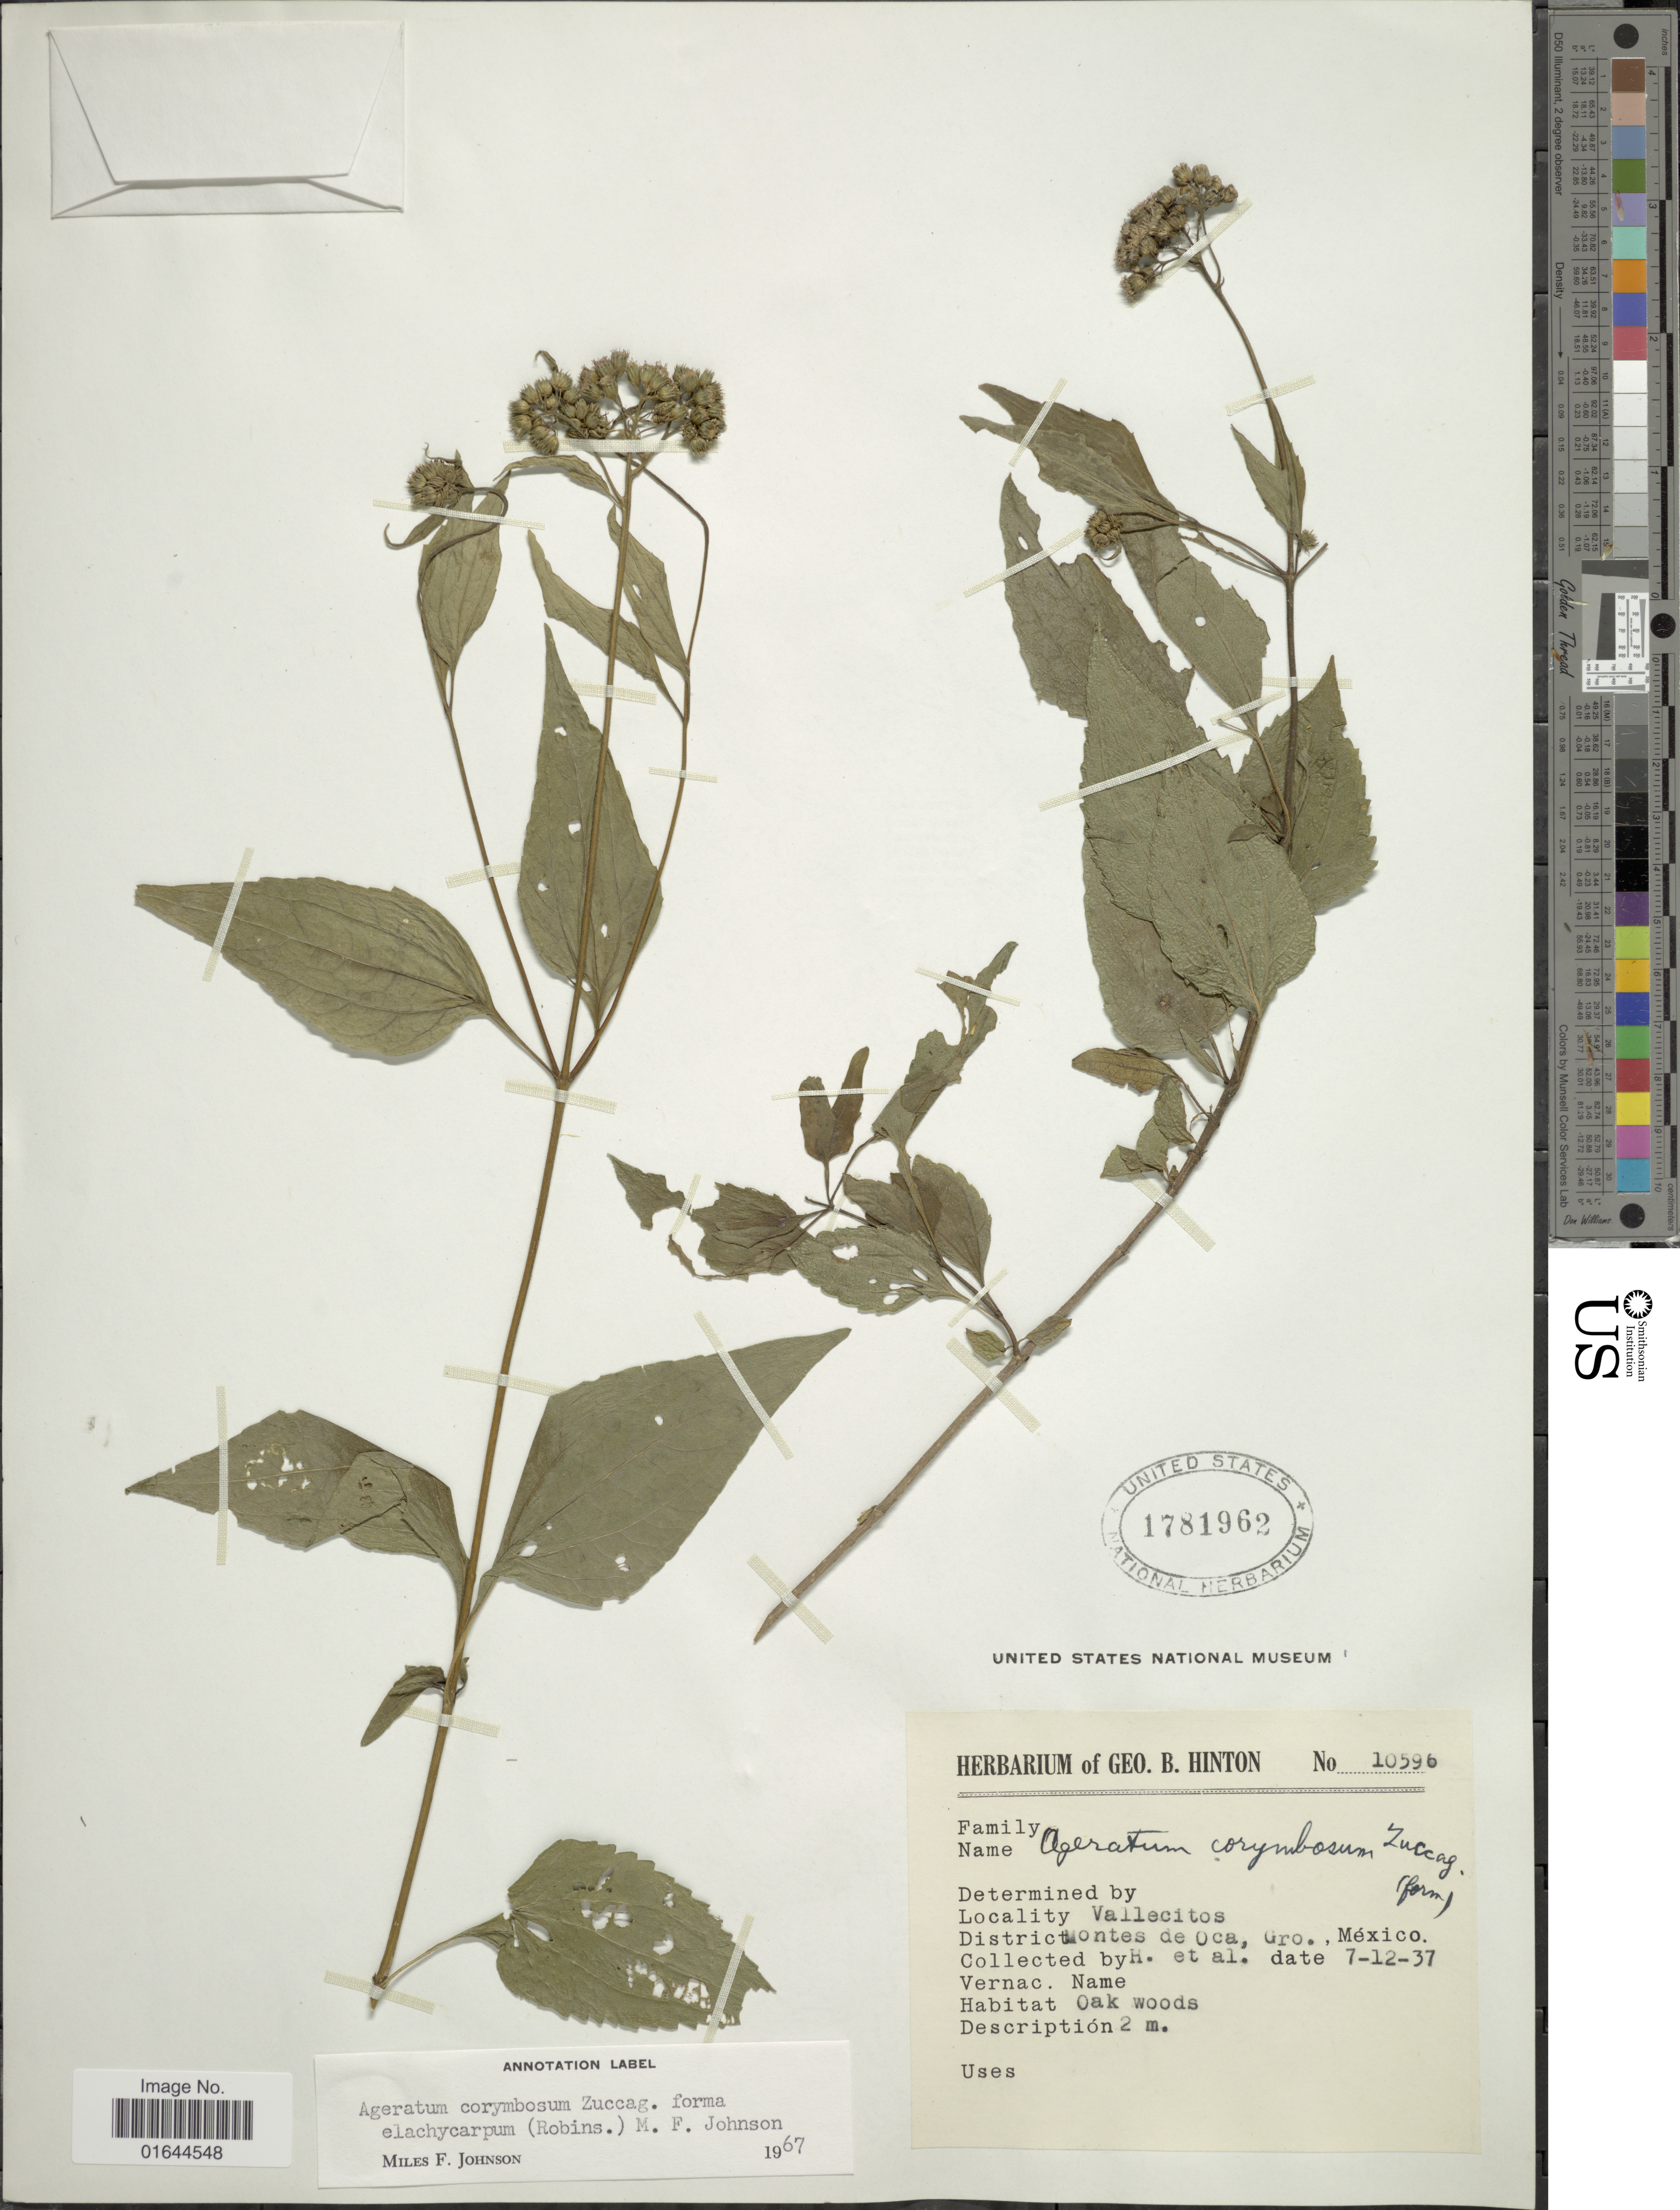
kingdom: Plantae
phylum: Tracheophyta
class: Magnoliopsida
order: Asterales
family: Asteraceae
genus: Ageratum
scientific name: Ageratum corymbosum f. elachycarpum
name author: (B.L. Rob.) M.F. Johnson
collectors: G. B. Hinton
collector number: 10596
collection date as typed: Transcribed d/m/y: 7/12/37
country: Mexico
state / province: Guerrero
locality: Vallecitos, Montes de Oca, Gro., Mexico.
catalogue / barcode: US 1781962